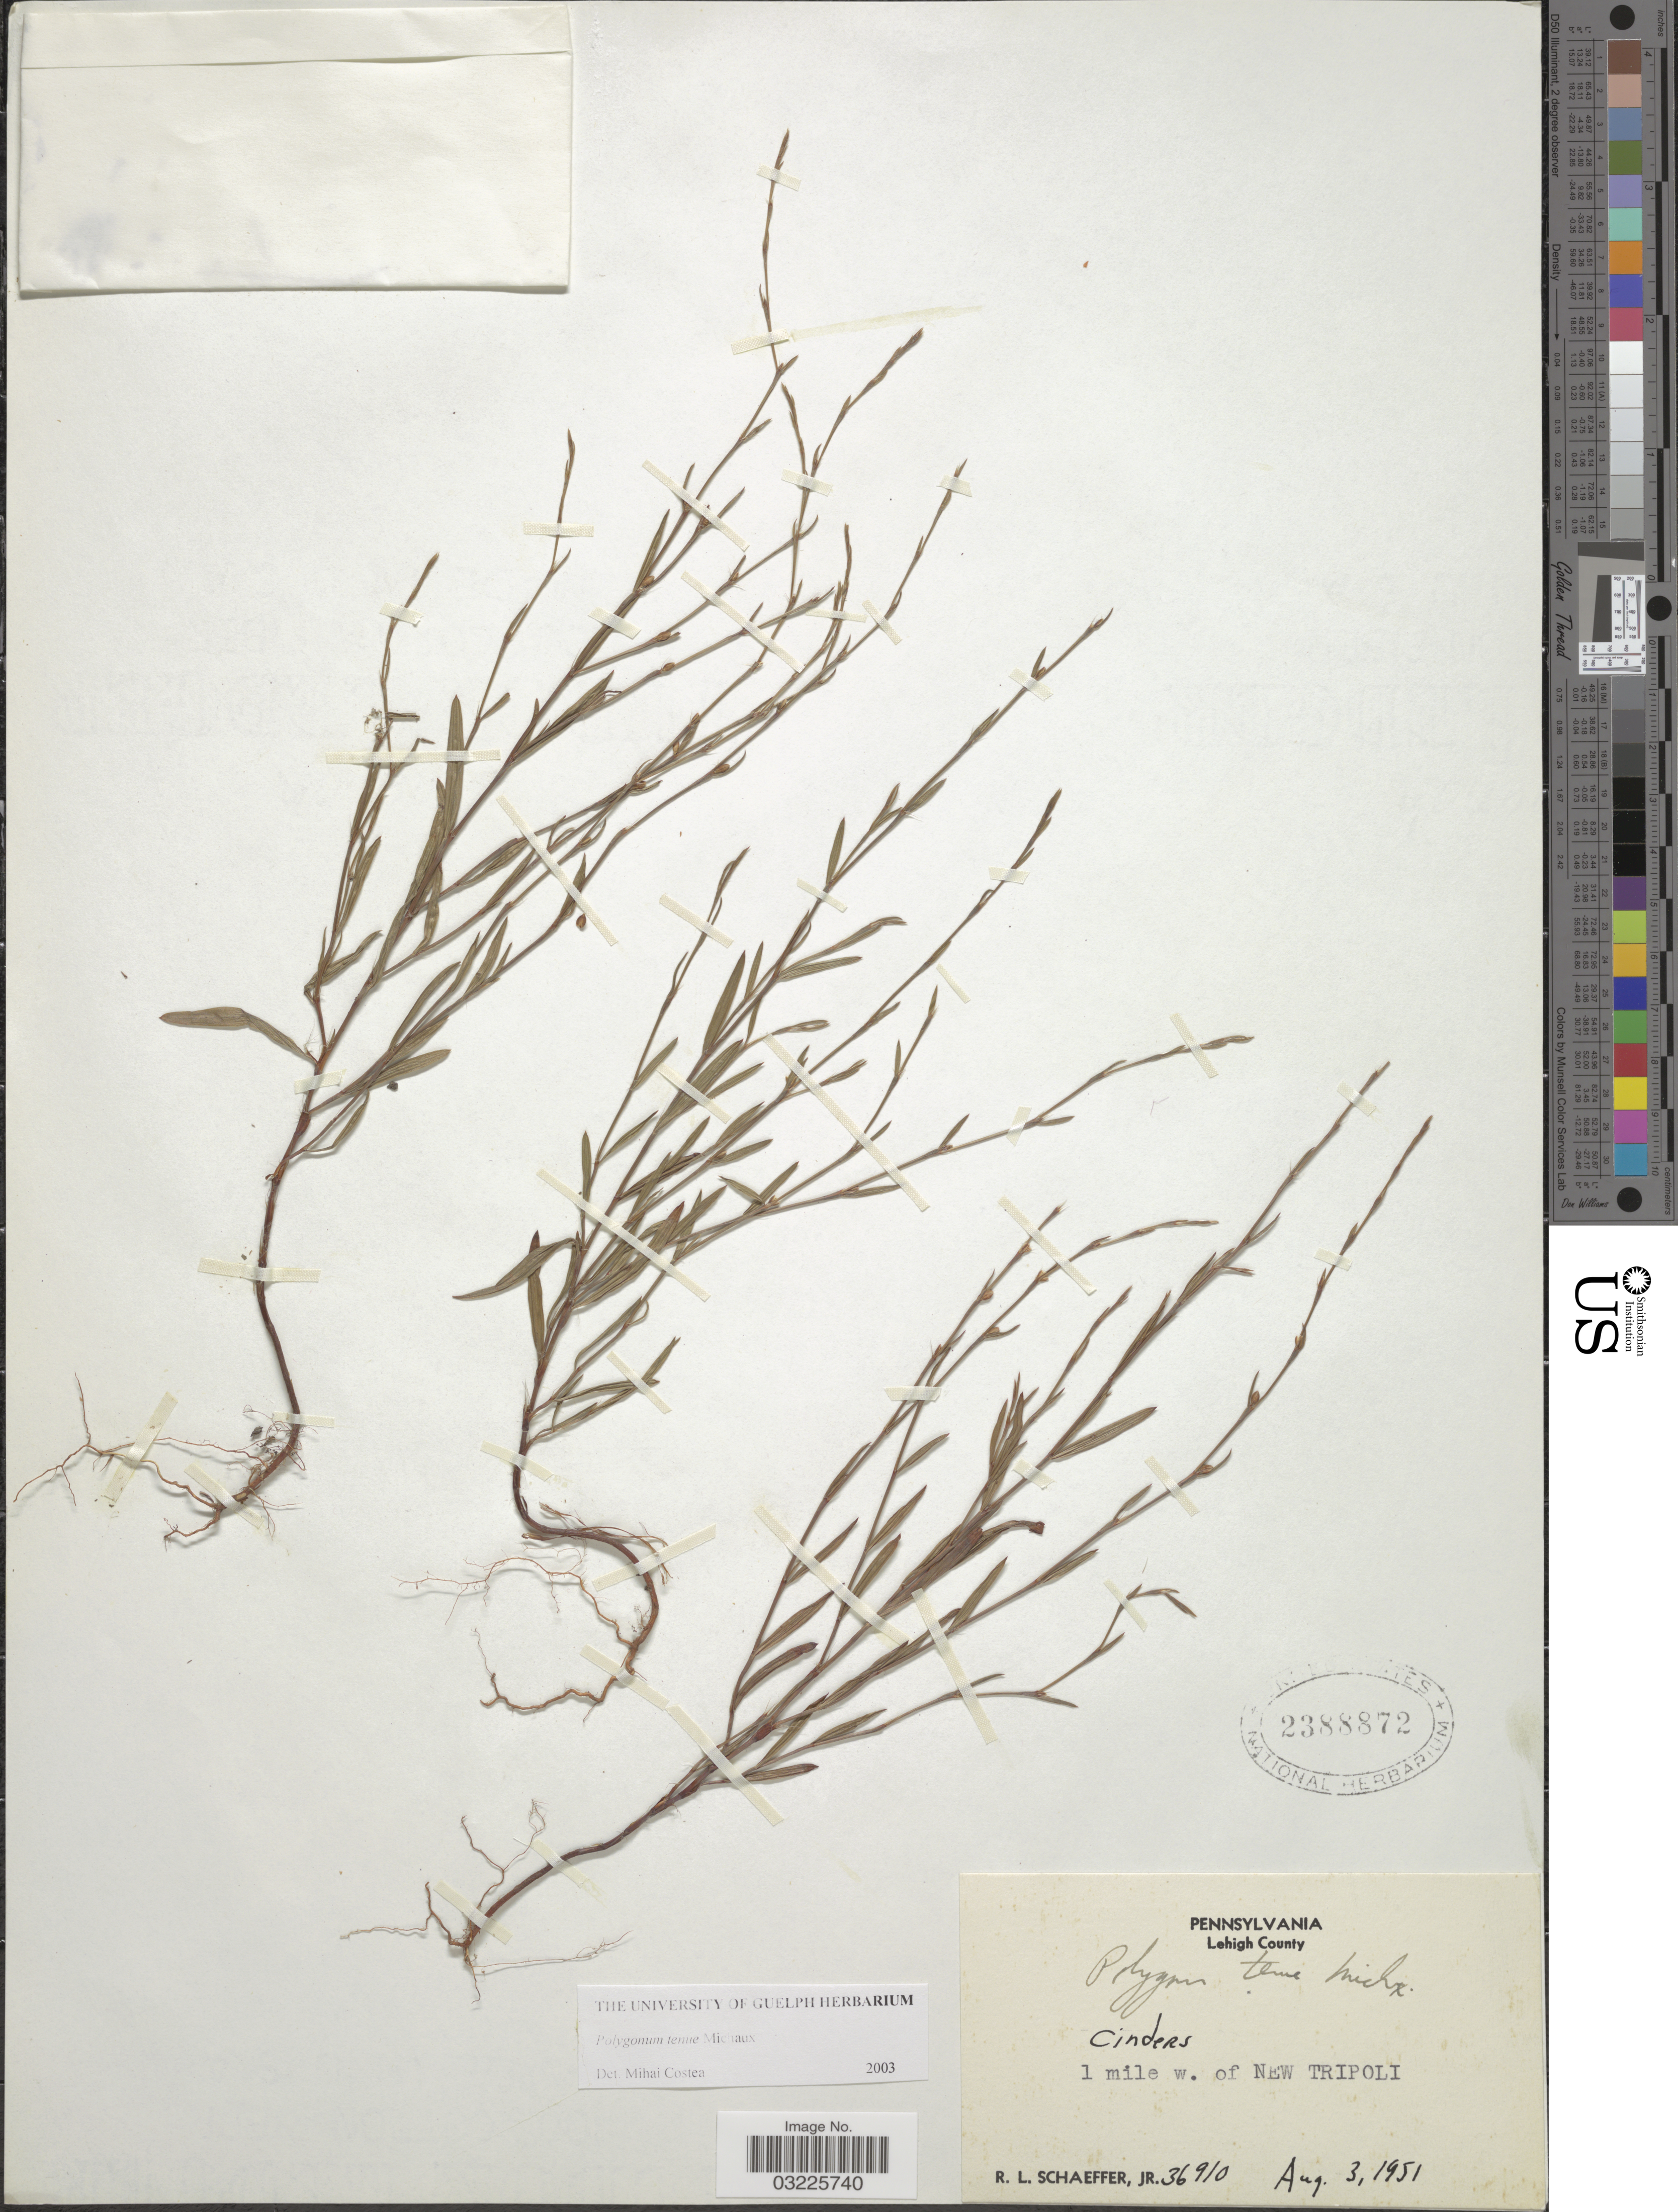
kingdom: Plantae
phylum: Tracheophyta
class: Magnoliopsida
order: Caryophyllales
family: Polygonaceae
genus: Polygonum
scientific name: Polygonum tenue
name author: F. Michx.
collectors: R. L. Schaeffer Jr.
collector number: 36910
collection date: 1951-08-03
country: United States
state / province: Pennsylvania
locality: Lehigh County. 1 mile w. of New Tripoli.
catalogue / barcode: US 2388872